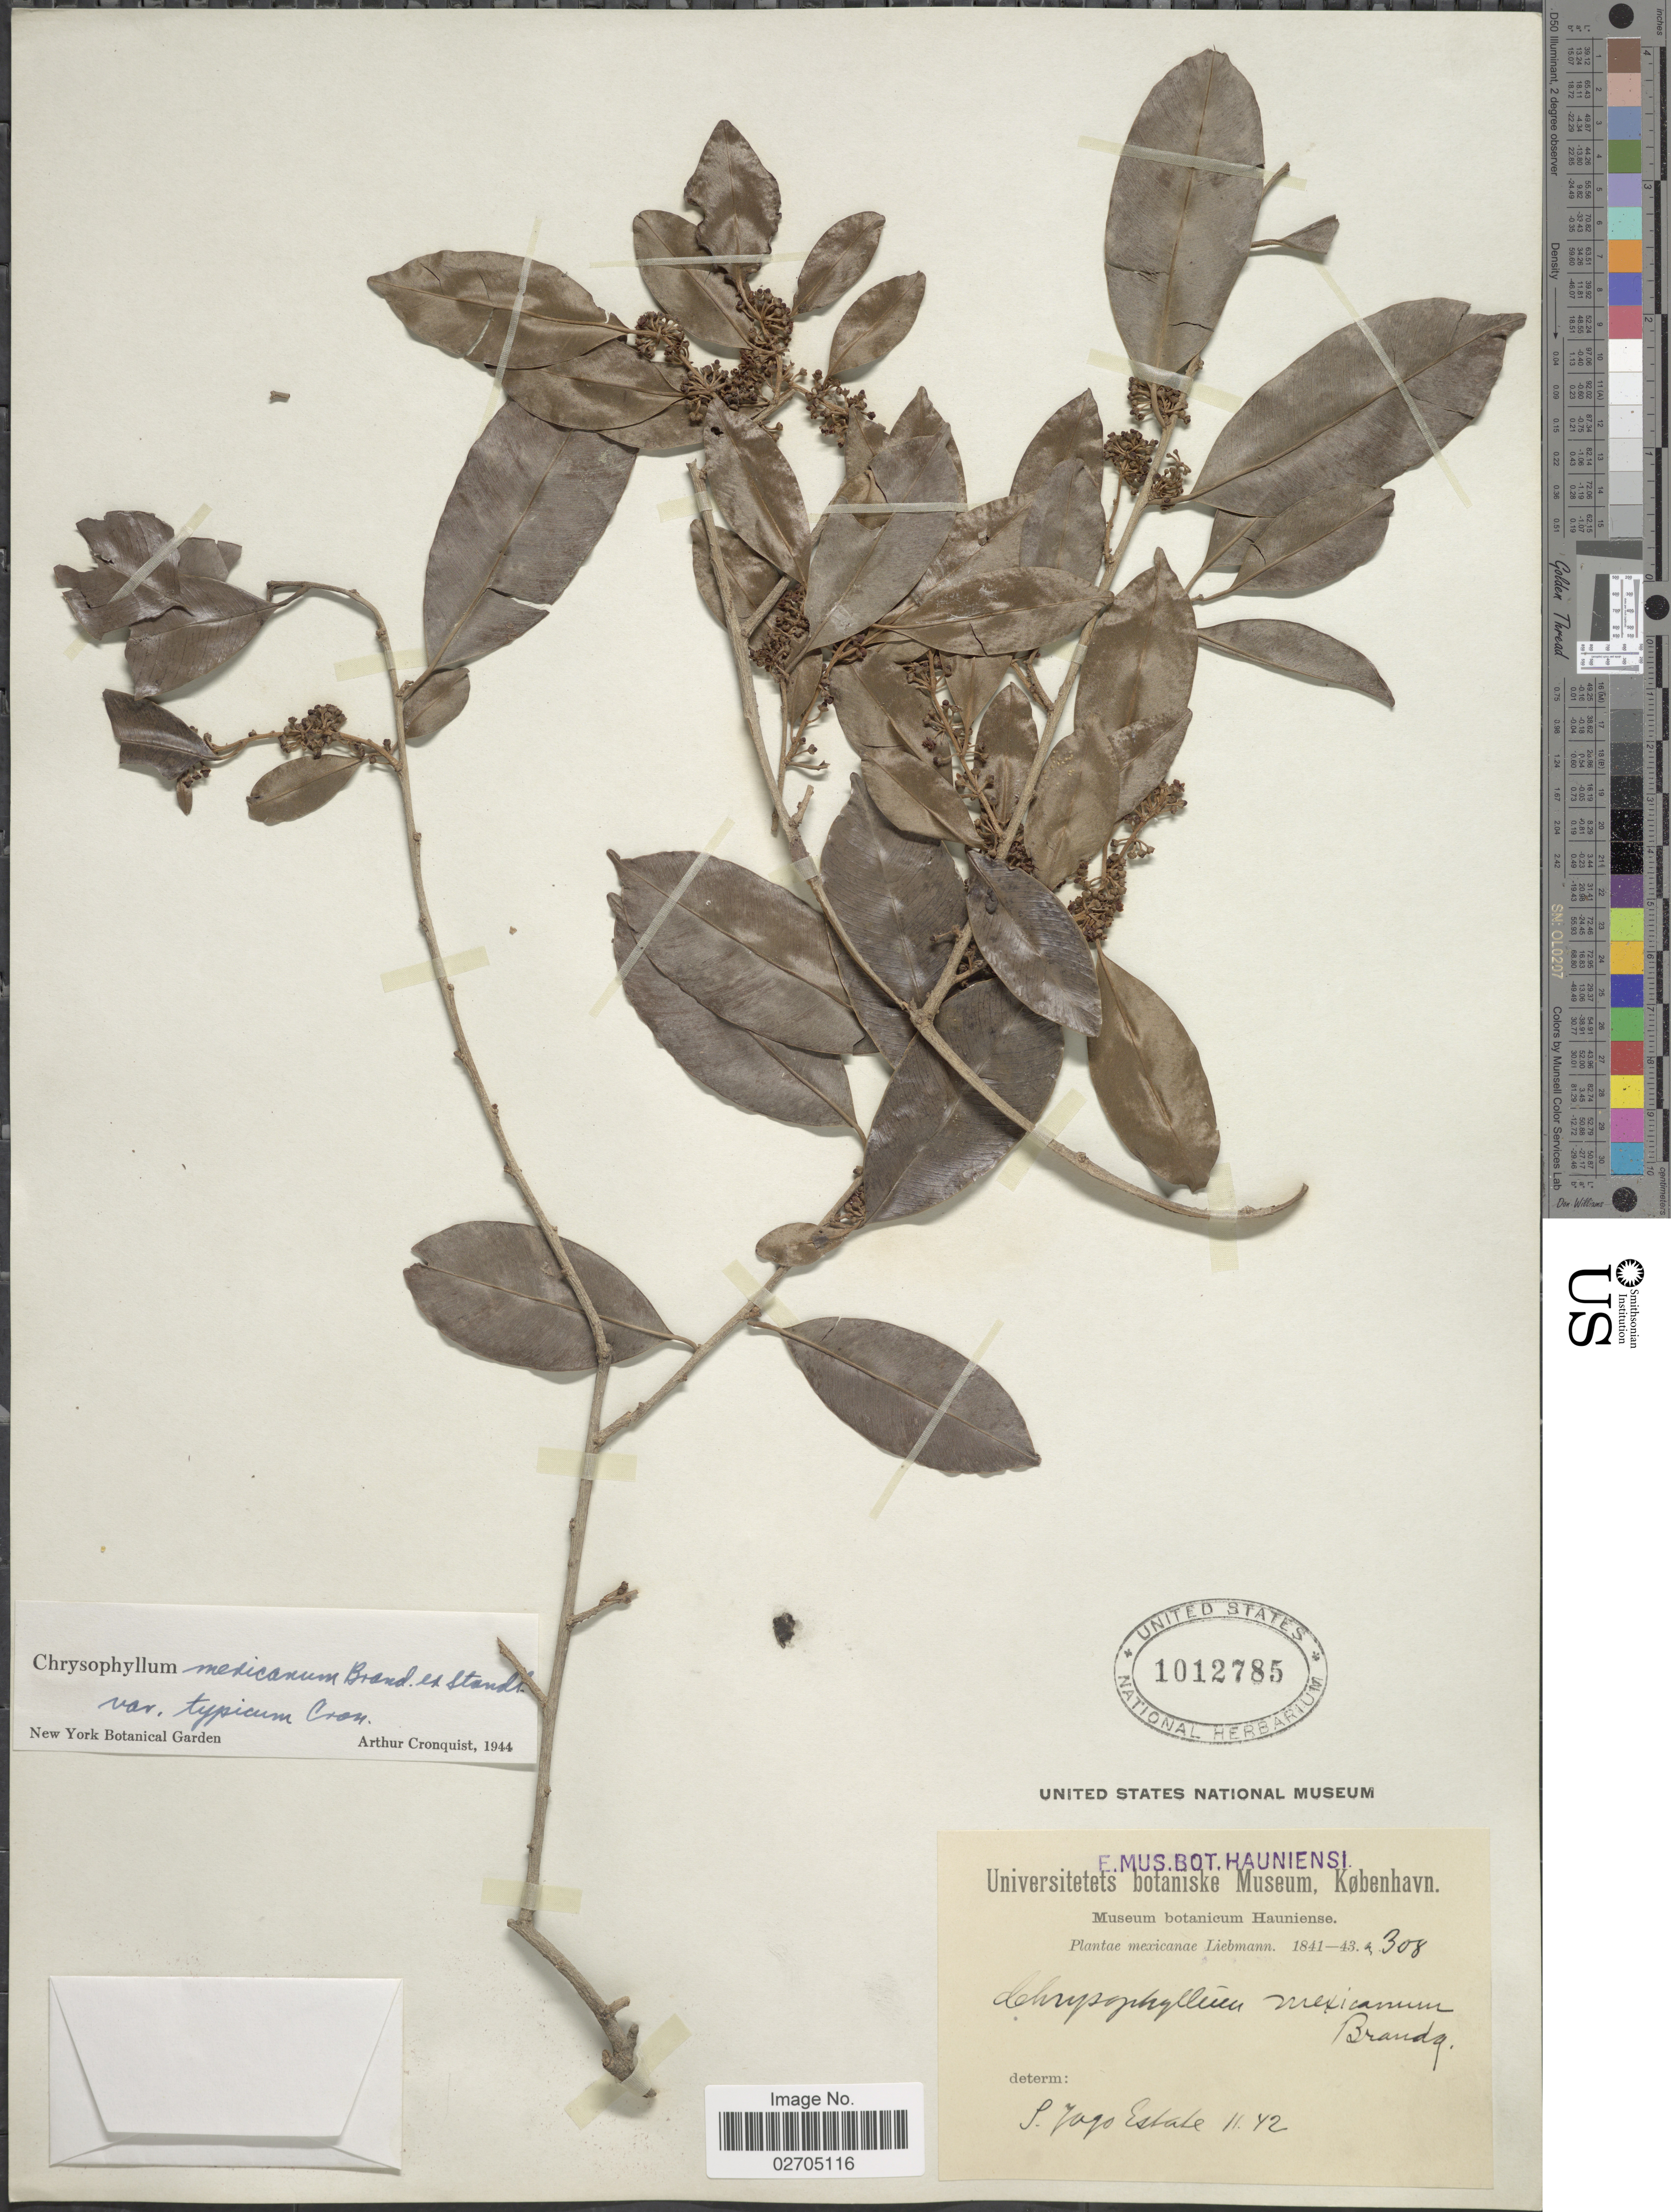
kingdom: Plantae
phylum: Tracheophyta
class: Magnoliopsida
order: Ericales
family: Sapotaceae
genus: Chrysophyllum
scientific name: Chrysophyllum mexicanum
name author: Brandegee ex Standl.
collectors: Liebmann, --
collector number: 308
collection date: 1842-11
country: Mexico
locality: S. Jago Estate, Mexicanae.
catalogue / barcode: US 1012785